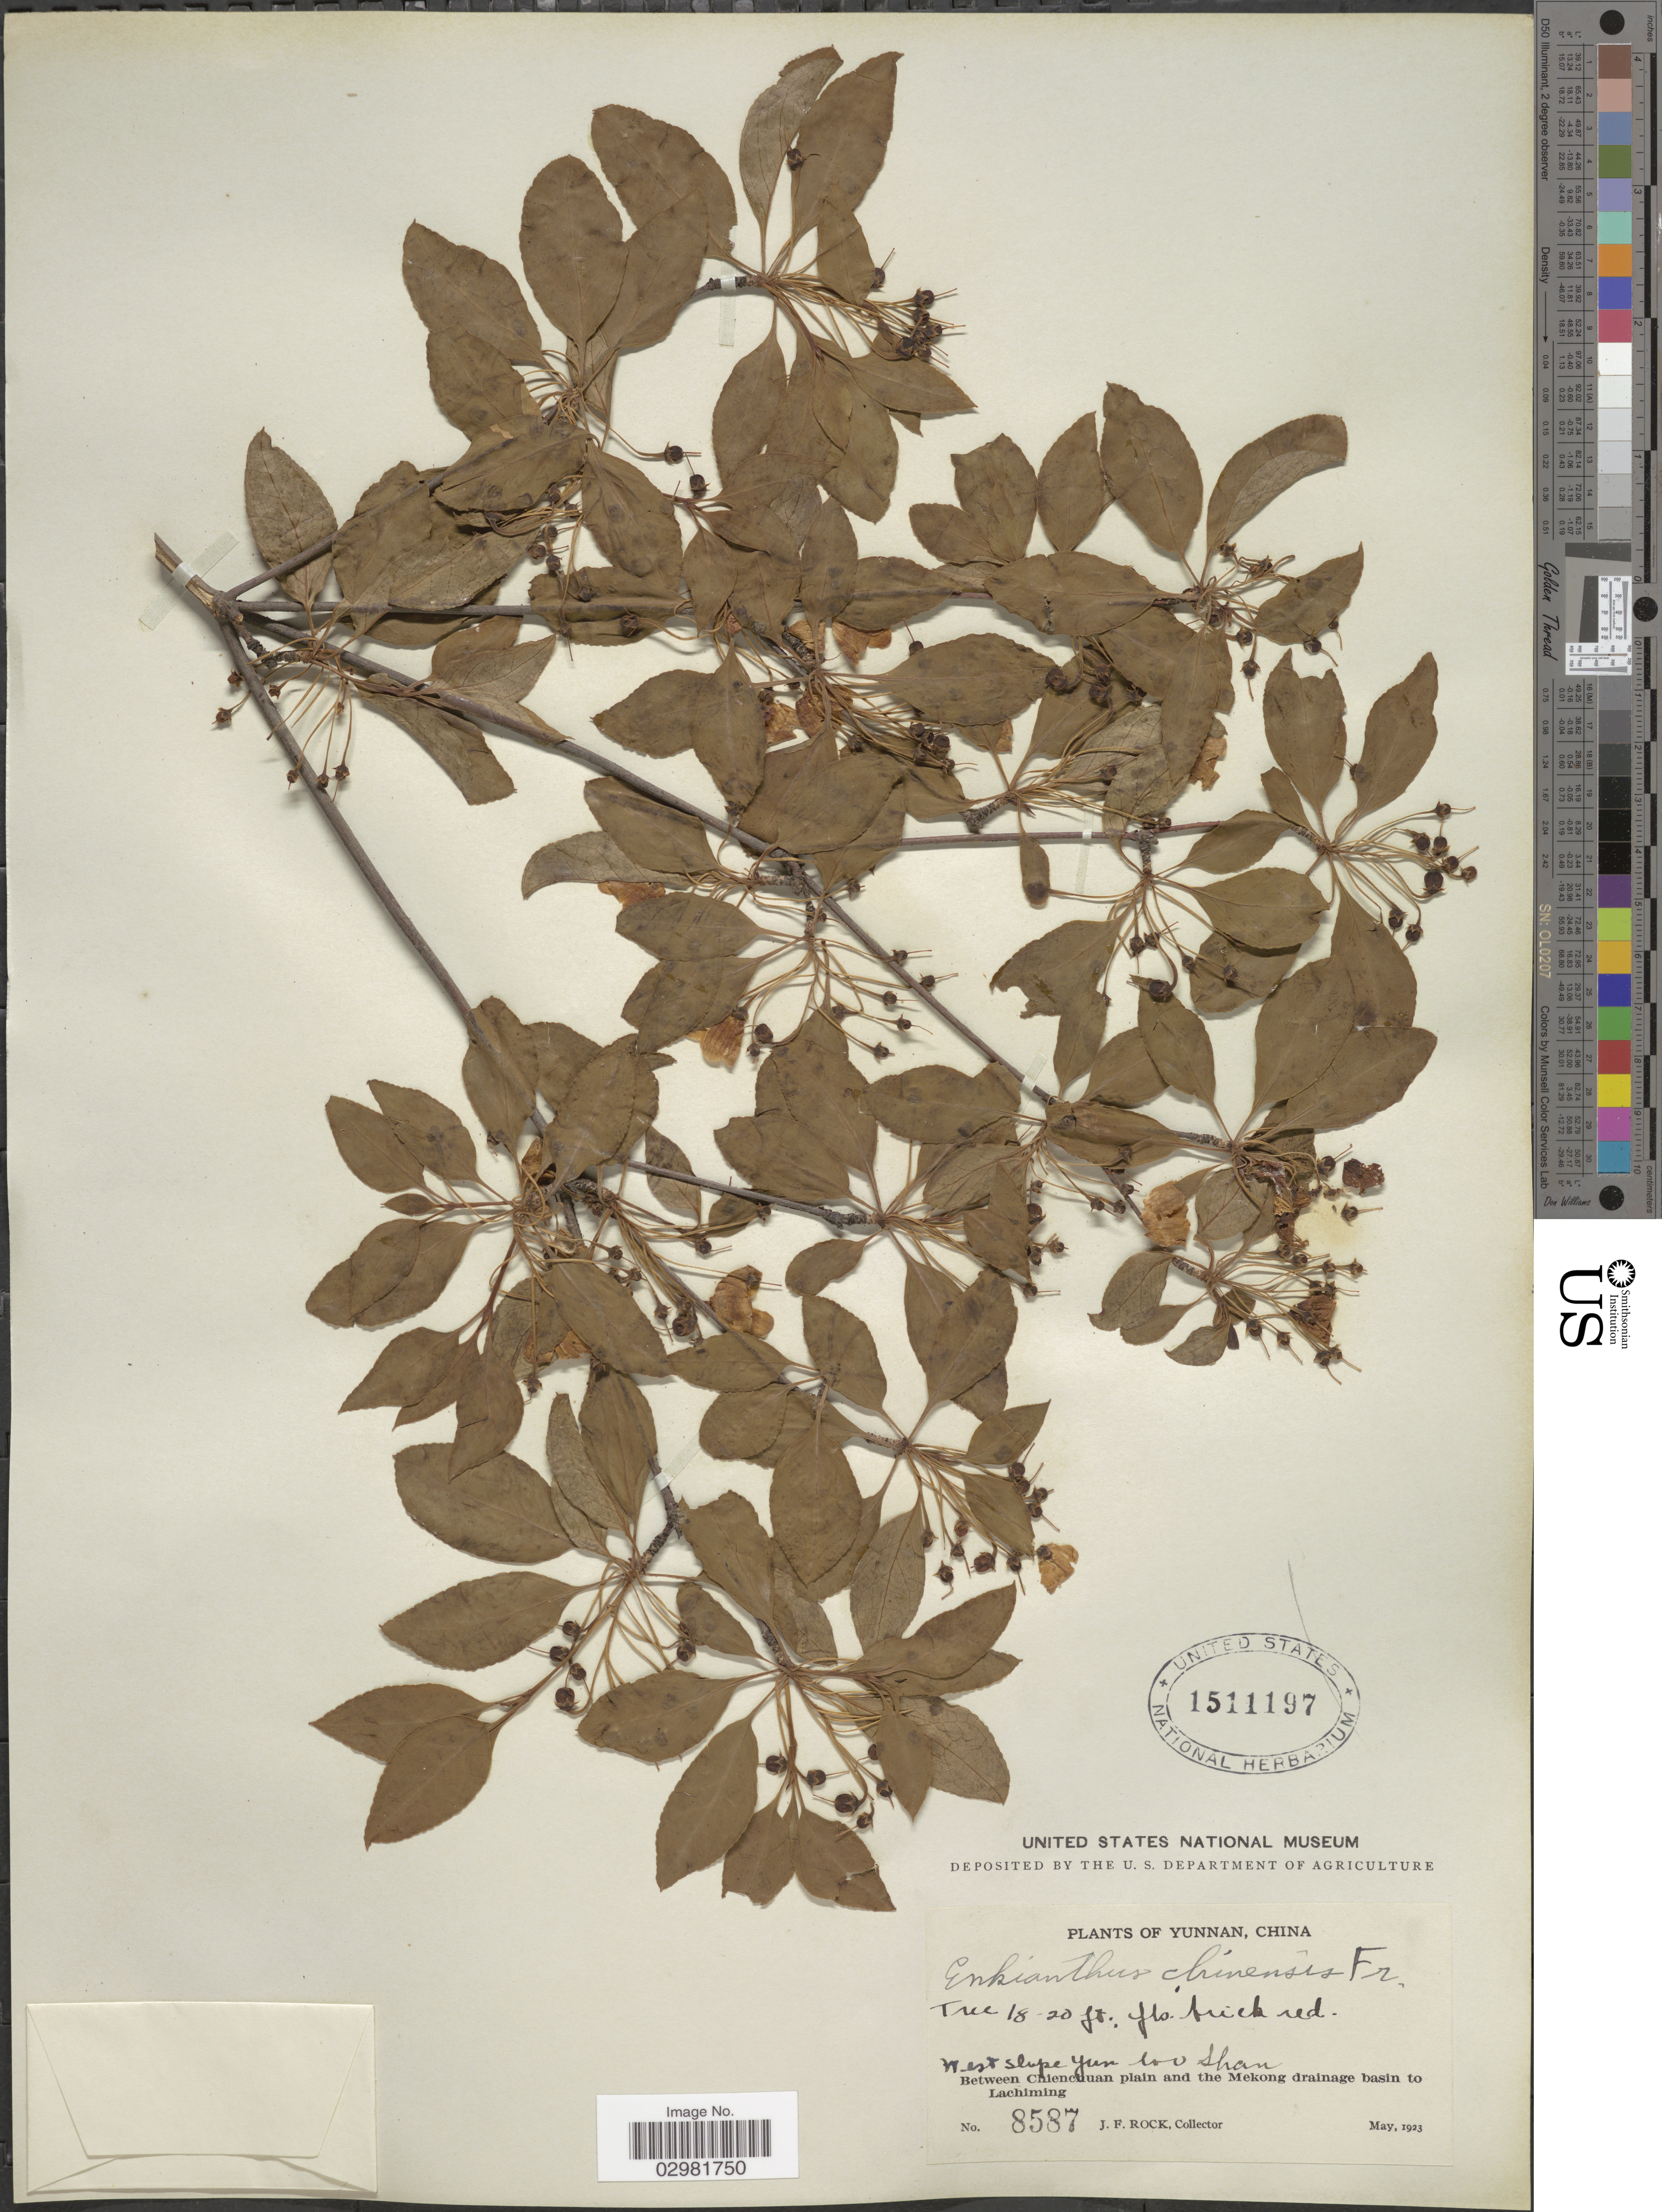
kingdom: Plantae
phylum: Tracheophyta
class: Magnoliopsida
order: Ericales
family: Ericaceae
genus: Enkianthus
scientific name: Enkianthus chinensis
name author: Franch.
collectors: J. Rock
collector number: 8587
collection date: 1923-05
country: China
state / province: Yunnan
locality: West slope Yun loo shan. Between Chienchuan plain and the Mekong drainage basin to Lachiming.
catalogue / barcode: US 1511197